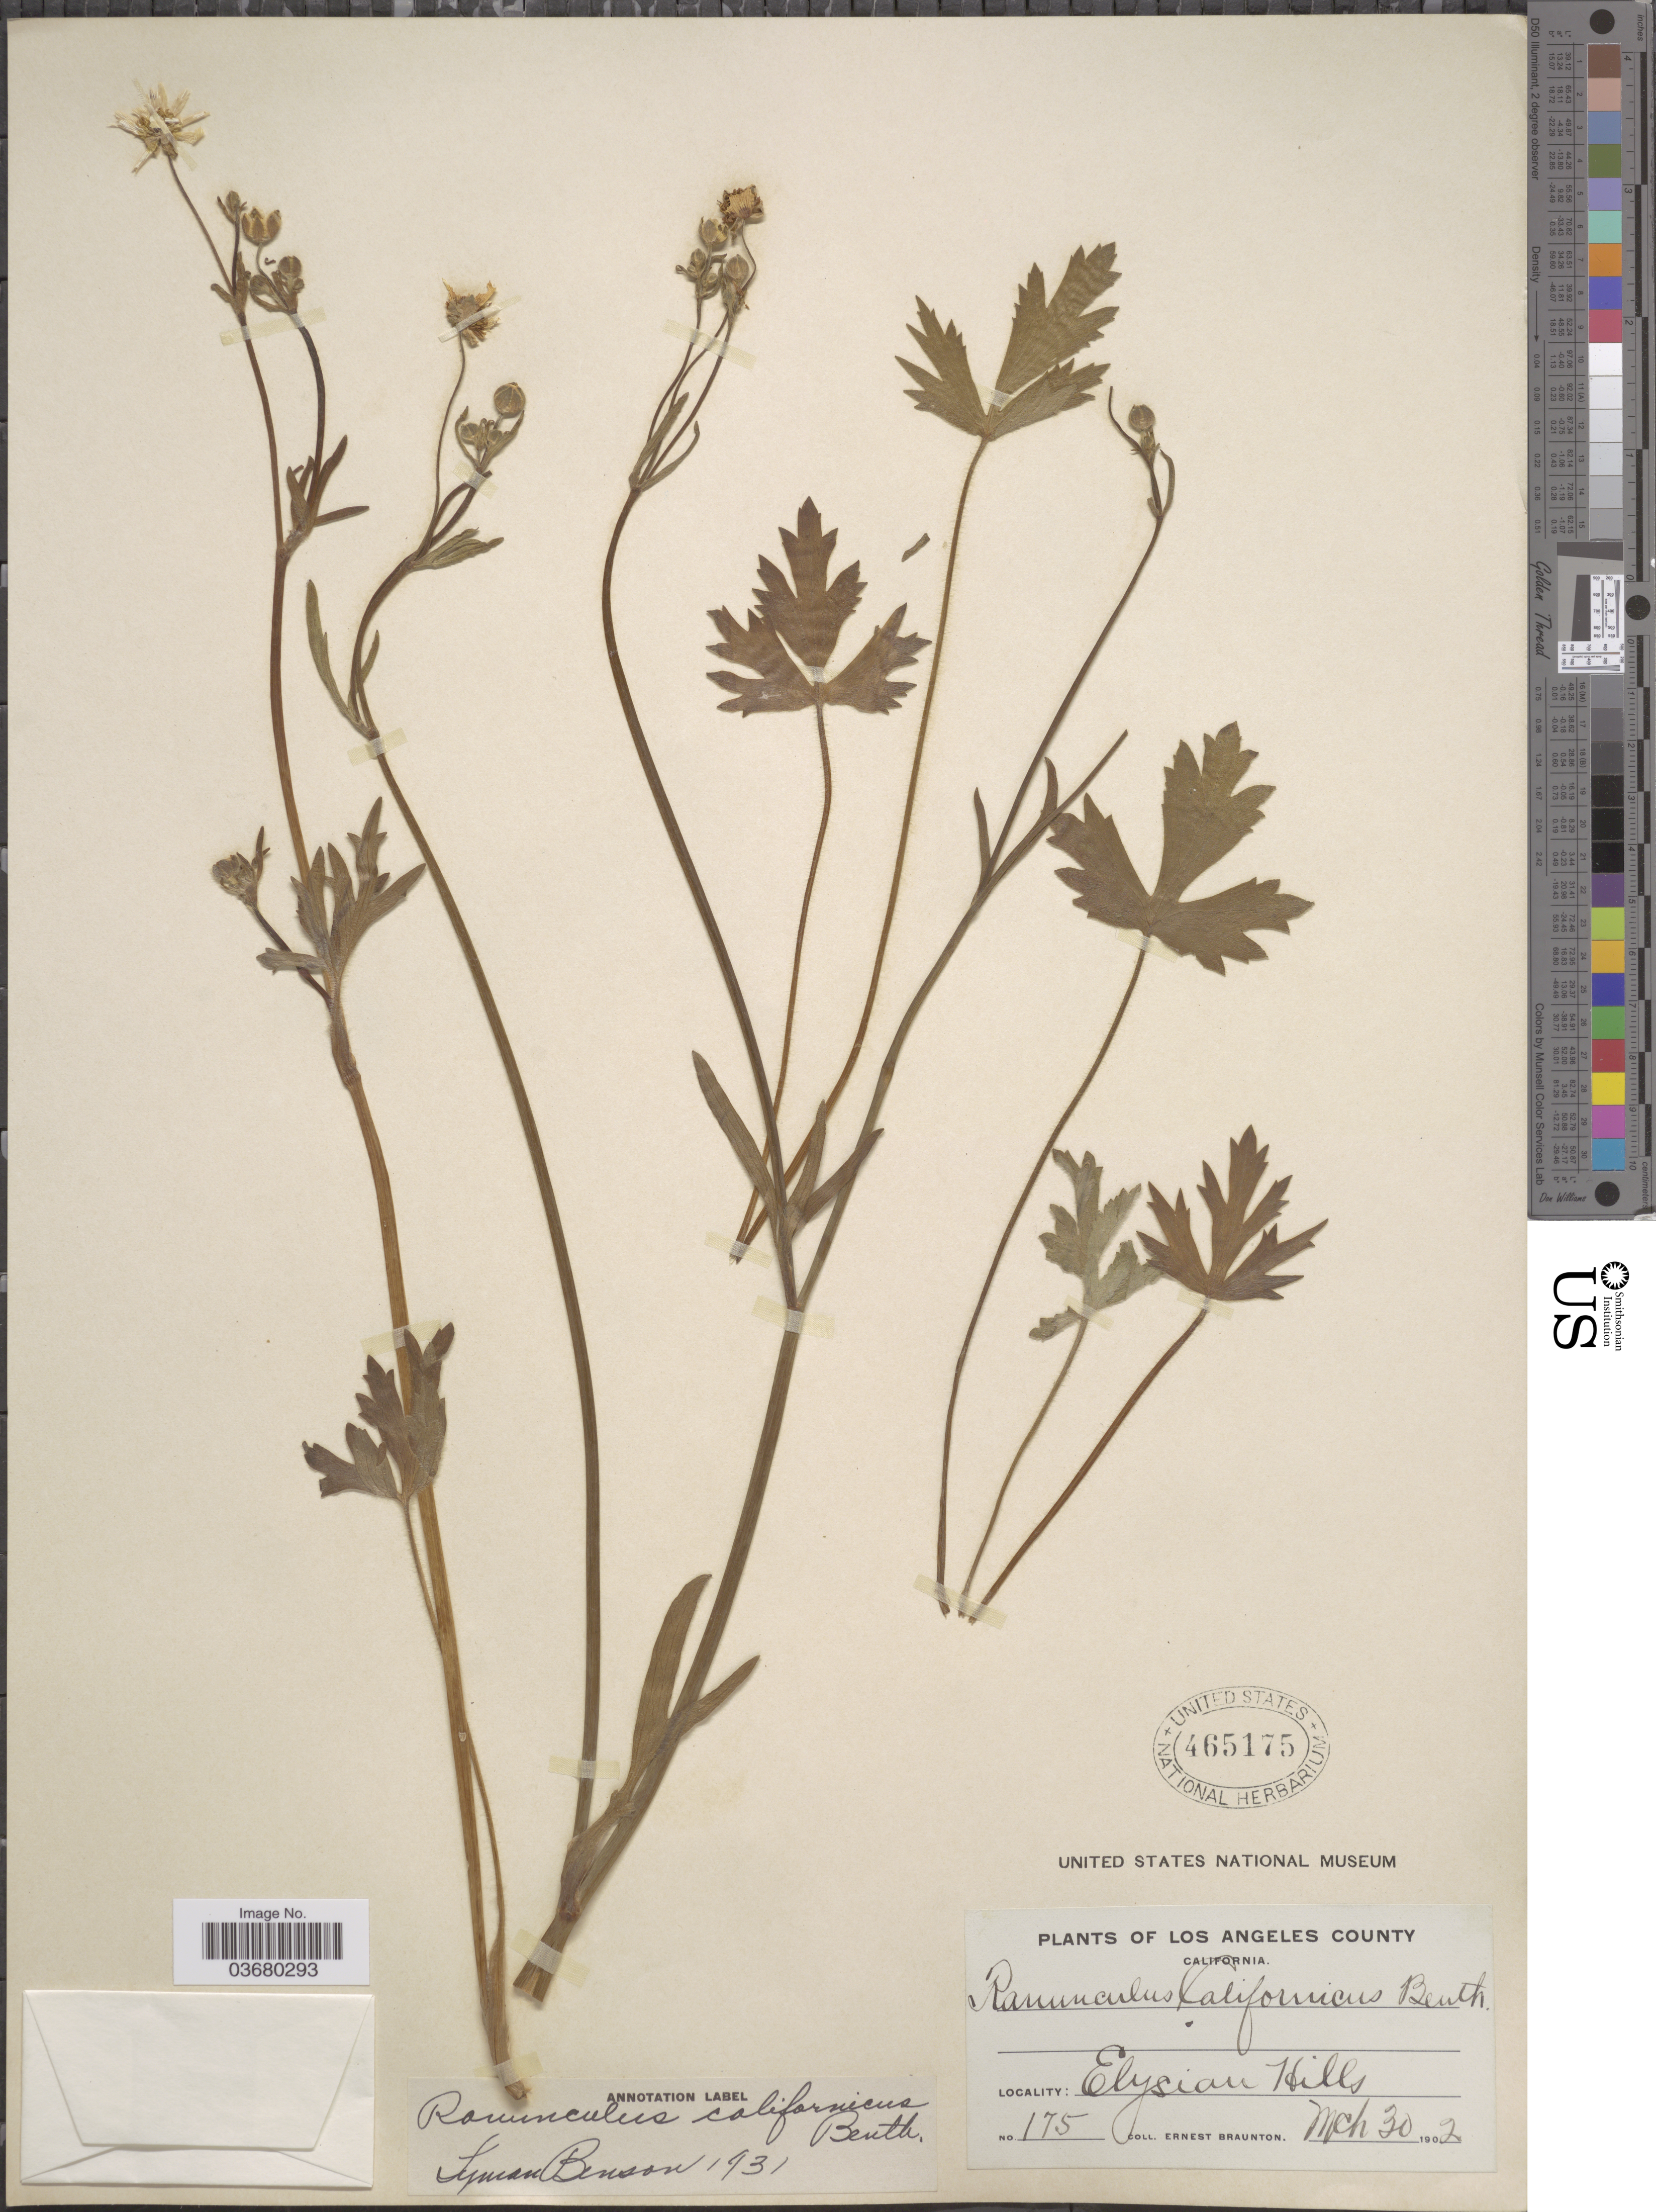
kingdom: Plantae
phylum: Tracheophyta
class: Magnoliopsida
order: Ranunculales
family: Ranunculaceae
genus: Ranunculus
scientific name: Ranunculus californicus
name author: Benth.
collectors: E. Braunton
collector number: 175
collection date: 1902-03-30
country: United States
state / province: California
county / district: Los Angeles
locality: Los Angeles County. Elysian Hills.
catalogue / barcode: US 465175